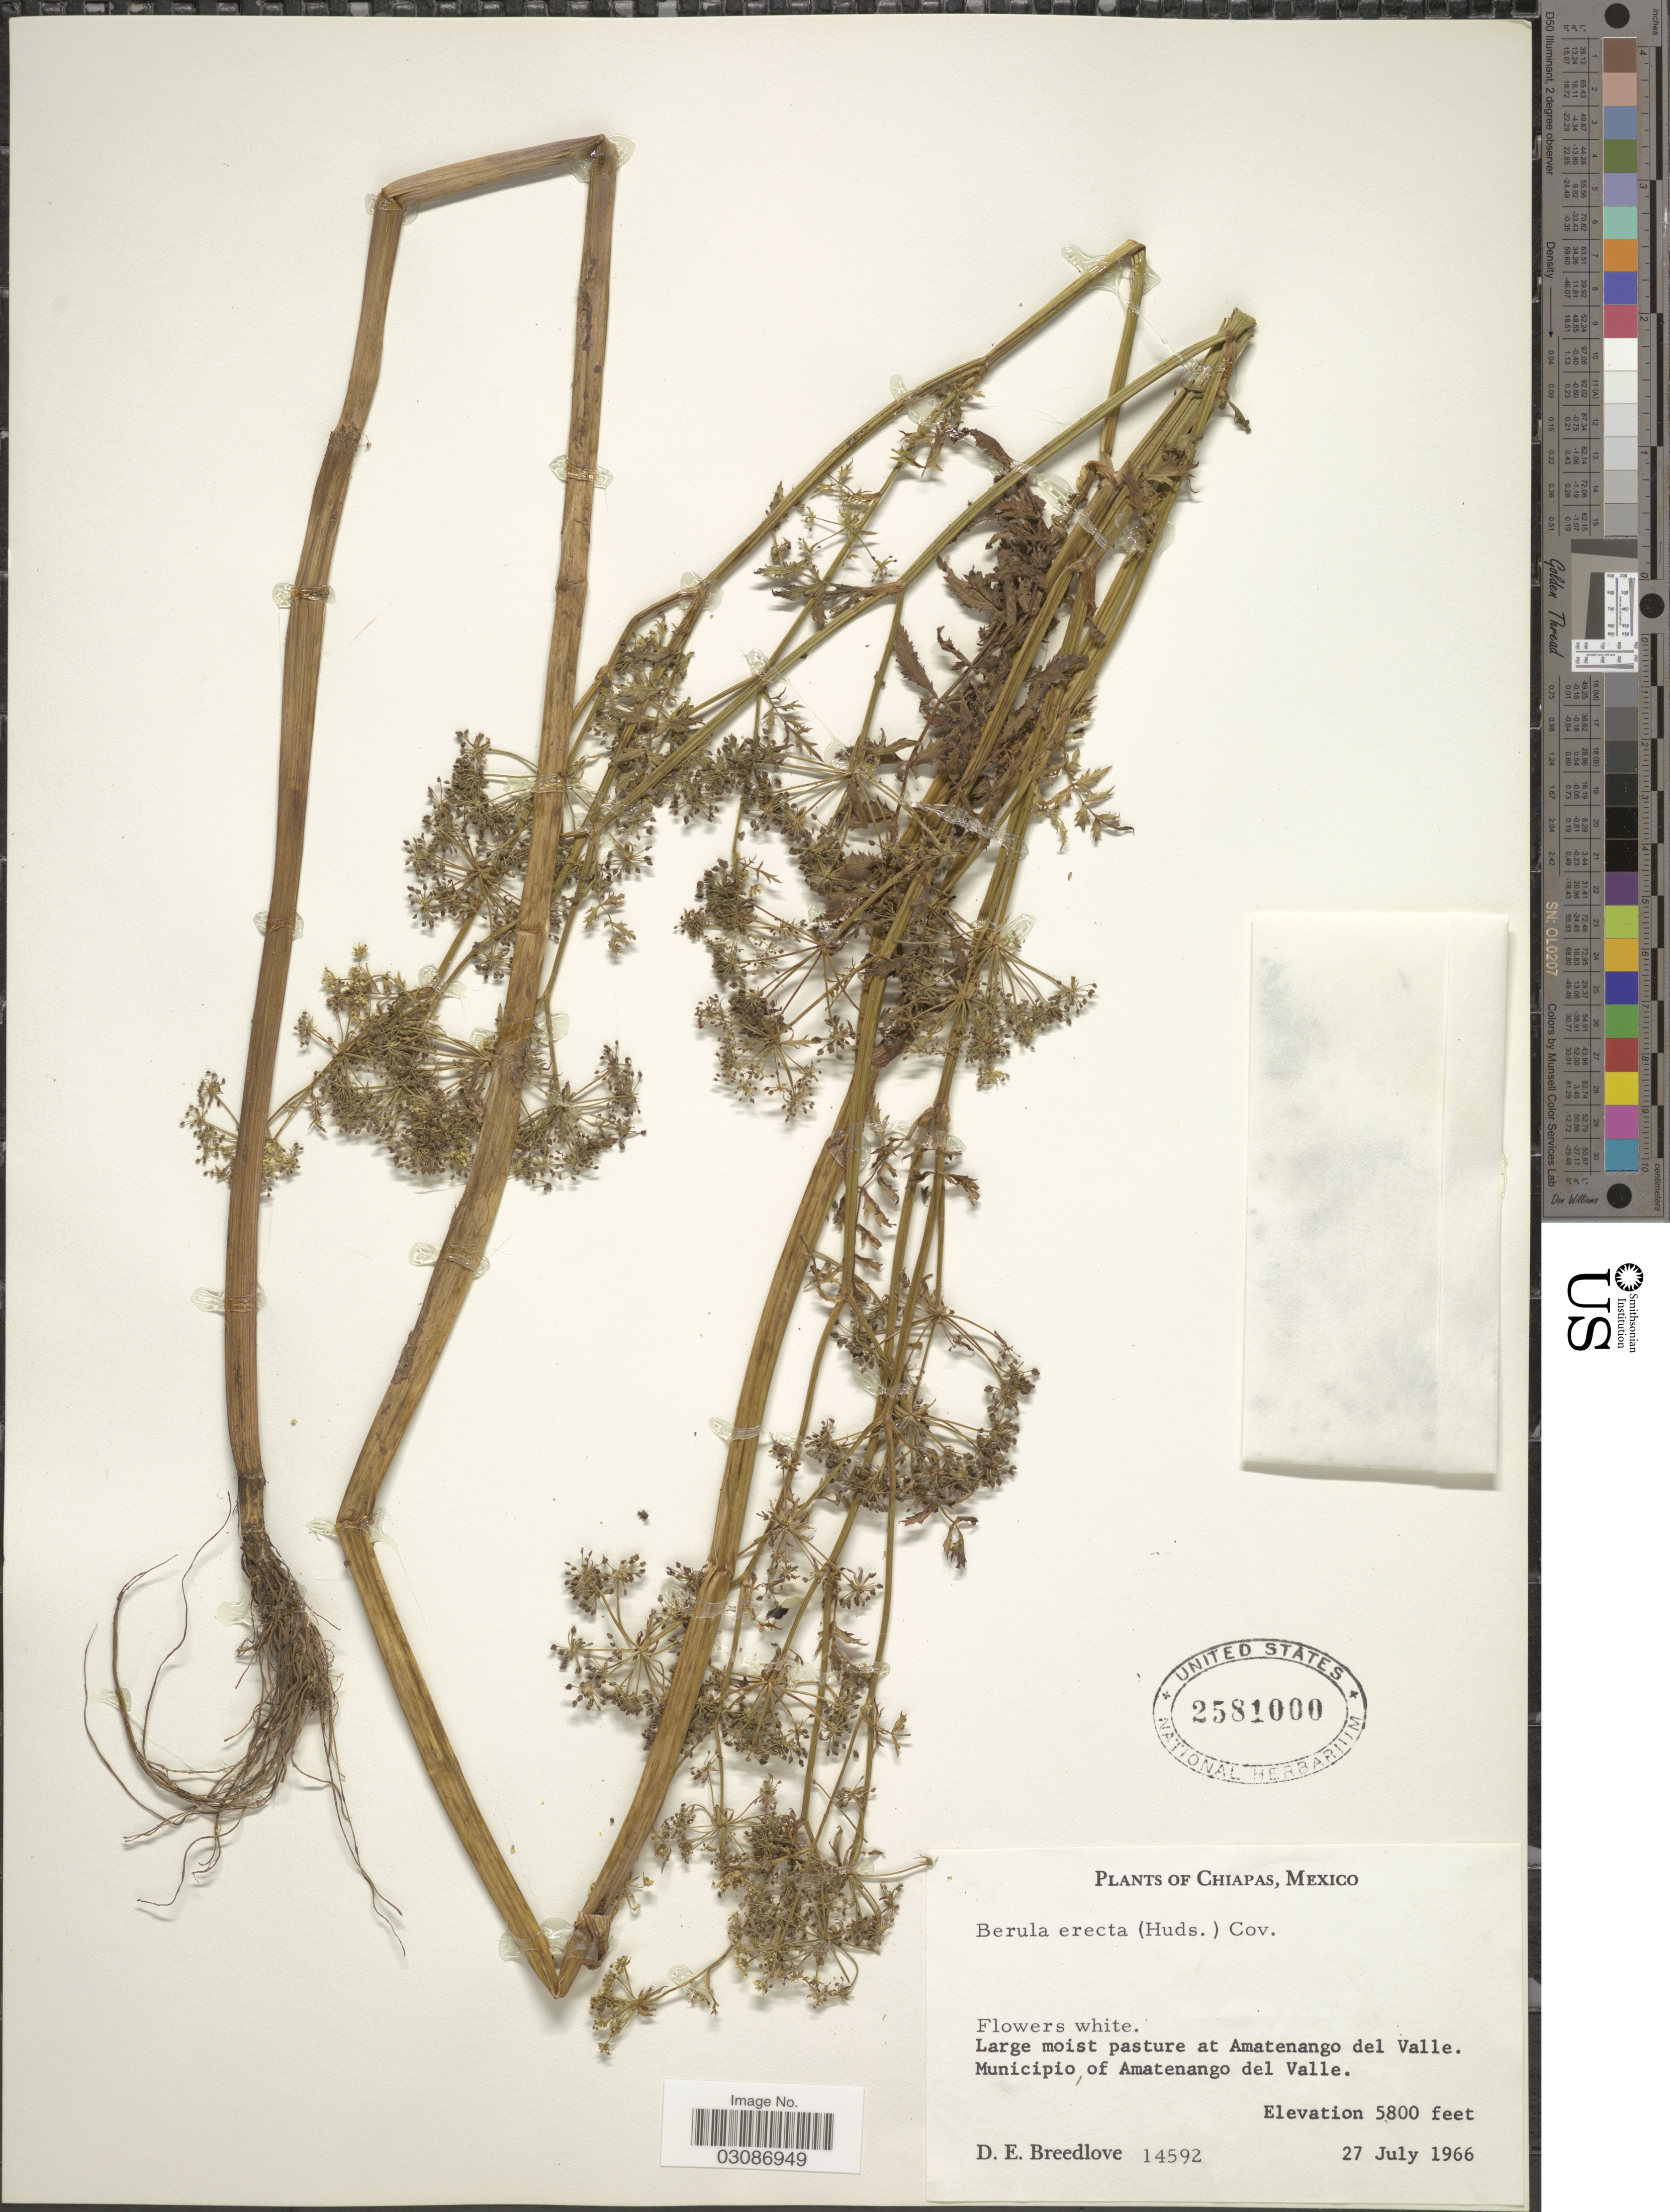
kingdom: Plantae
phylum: Tracheophyta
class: Magnoliopsida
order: Apiales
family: Apiaceae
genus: Berula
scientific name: Berula erecta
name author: (Huds.) Coville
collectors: D. E. Breedlove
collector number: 14592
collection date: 1966-07-27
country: Mexico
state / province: Chiapas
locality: Pasture at Amatenango del Valle. Municipio of Amatenango del Valle.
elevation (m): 1768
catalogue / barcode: US 2581000